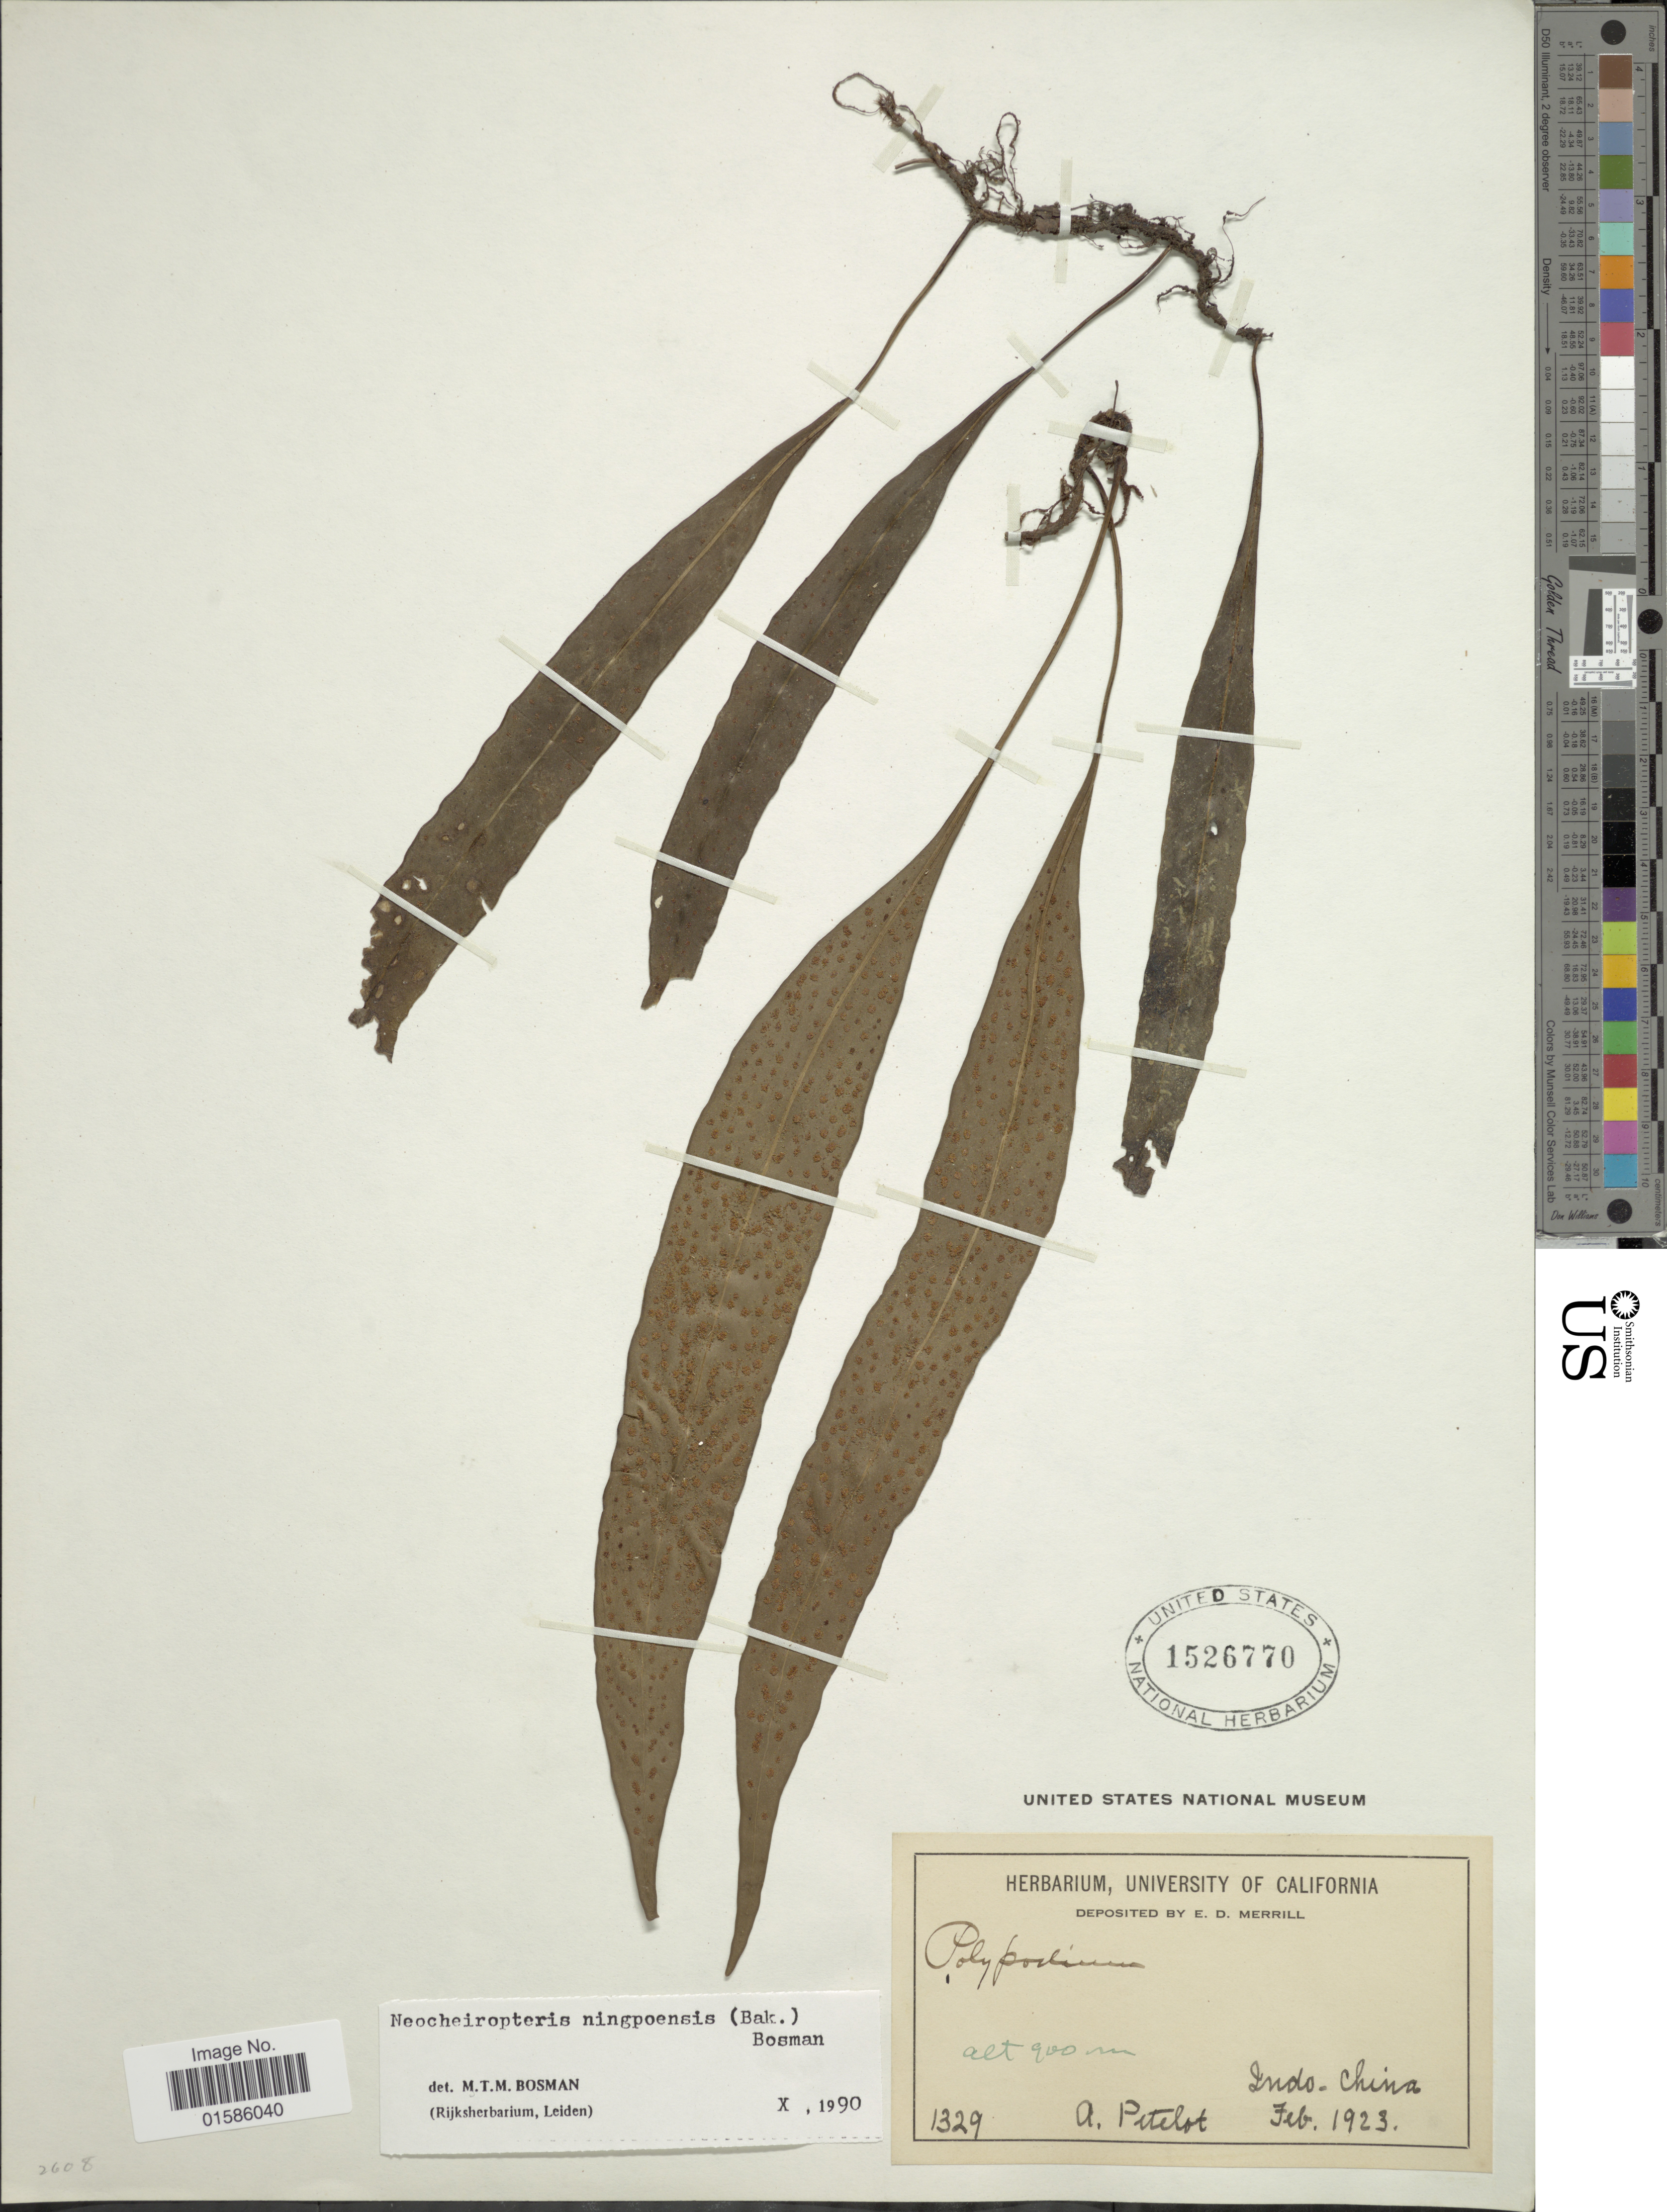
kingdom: Plantae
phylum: Tracheophyta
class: Polypodiopsida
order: Polypodiales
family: Polypodiaceae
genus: Microsorum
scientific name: Microsorum ningpoensis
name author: (Baker)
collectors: A. Petelot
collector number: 1329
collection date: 1923-02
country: Vietnam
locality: Indo-China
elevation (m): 900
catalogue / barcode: US 1526770